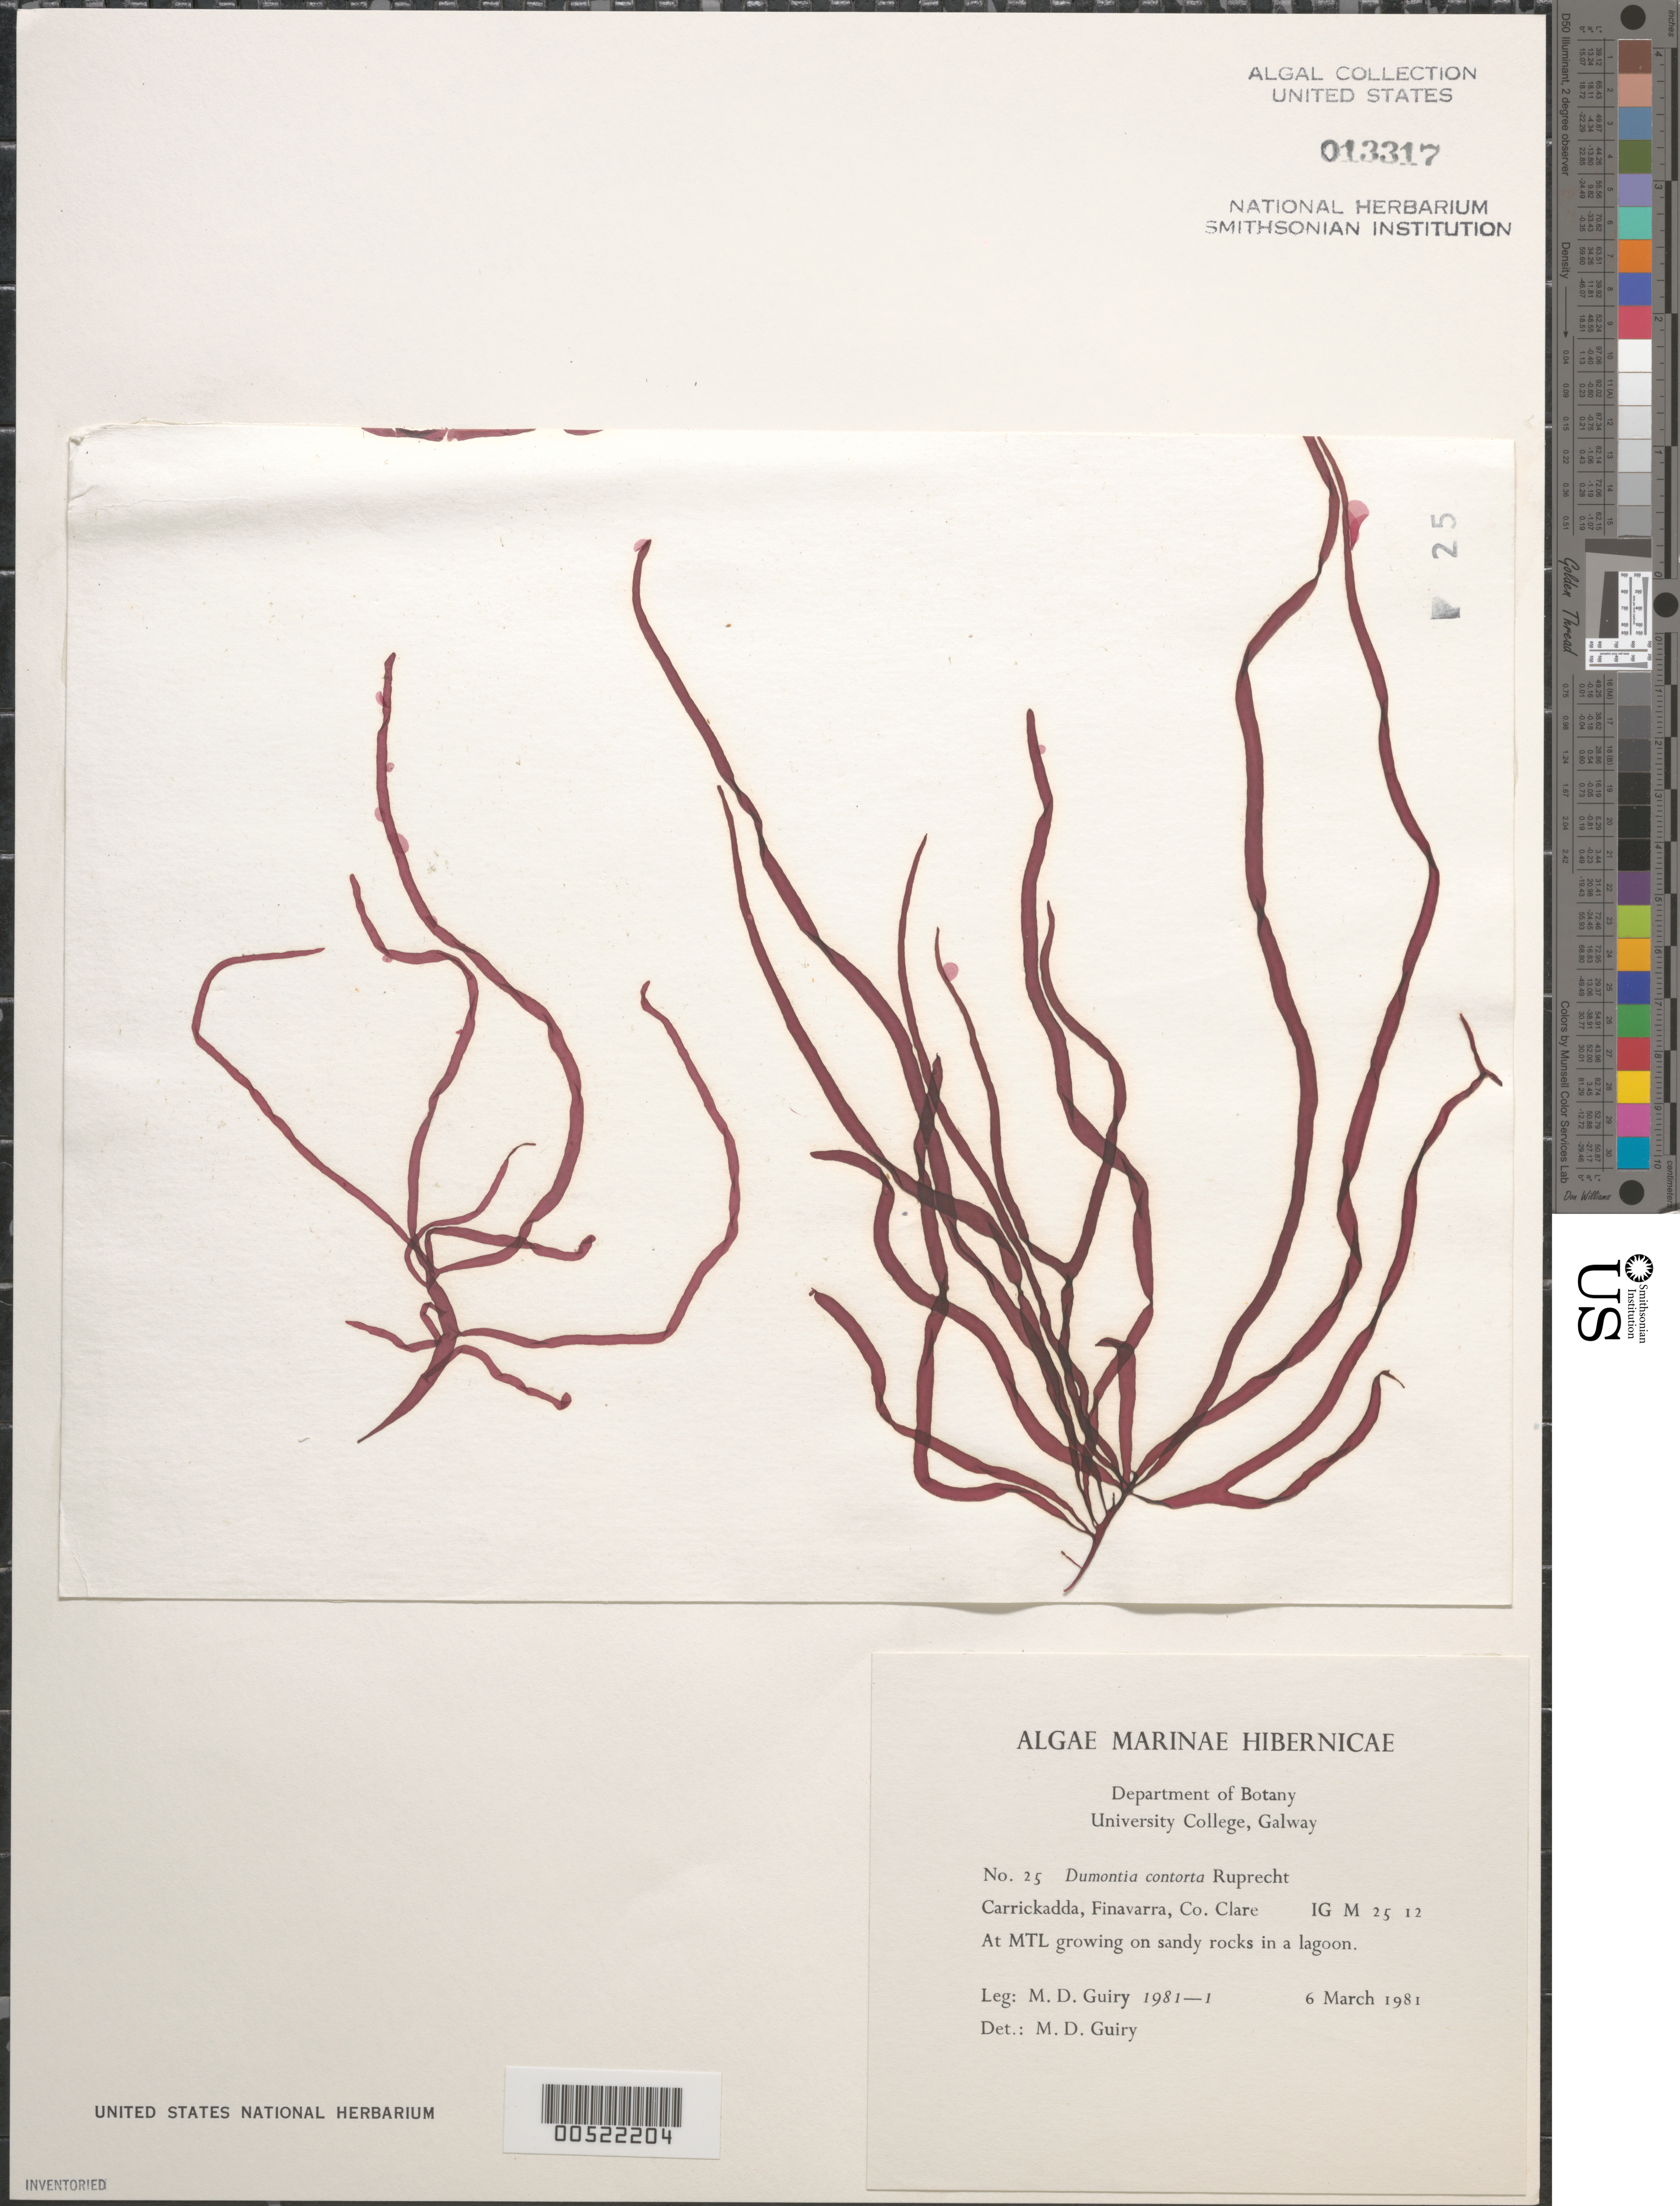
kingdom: Plantae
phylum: Rhodophyta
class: Florideophyceae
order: Gigartinales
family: Dumontiaceae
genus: Dumontia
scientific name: Dumontia contorta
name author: (S.G. Gmel.) Rupr.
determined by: Guiry, M. D.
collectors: M. Guiry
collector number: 1981-1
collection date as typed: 06 Mar 1981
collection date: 1981-03-06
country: Ireland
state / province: Munster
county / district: Clare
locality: Carrickadda, Finavarra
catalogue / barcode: US 13317